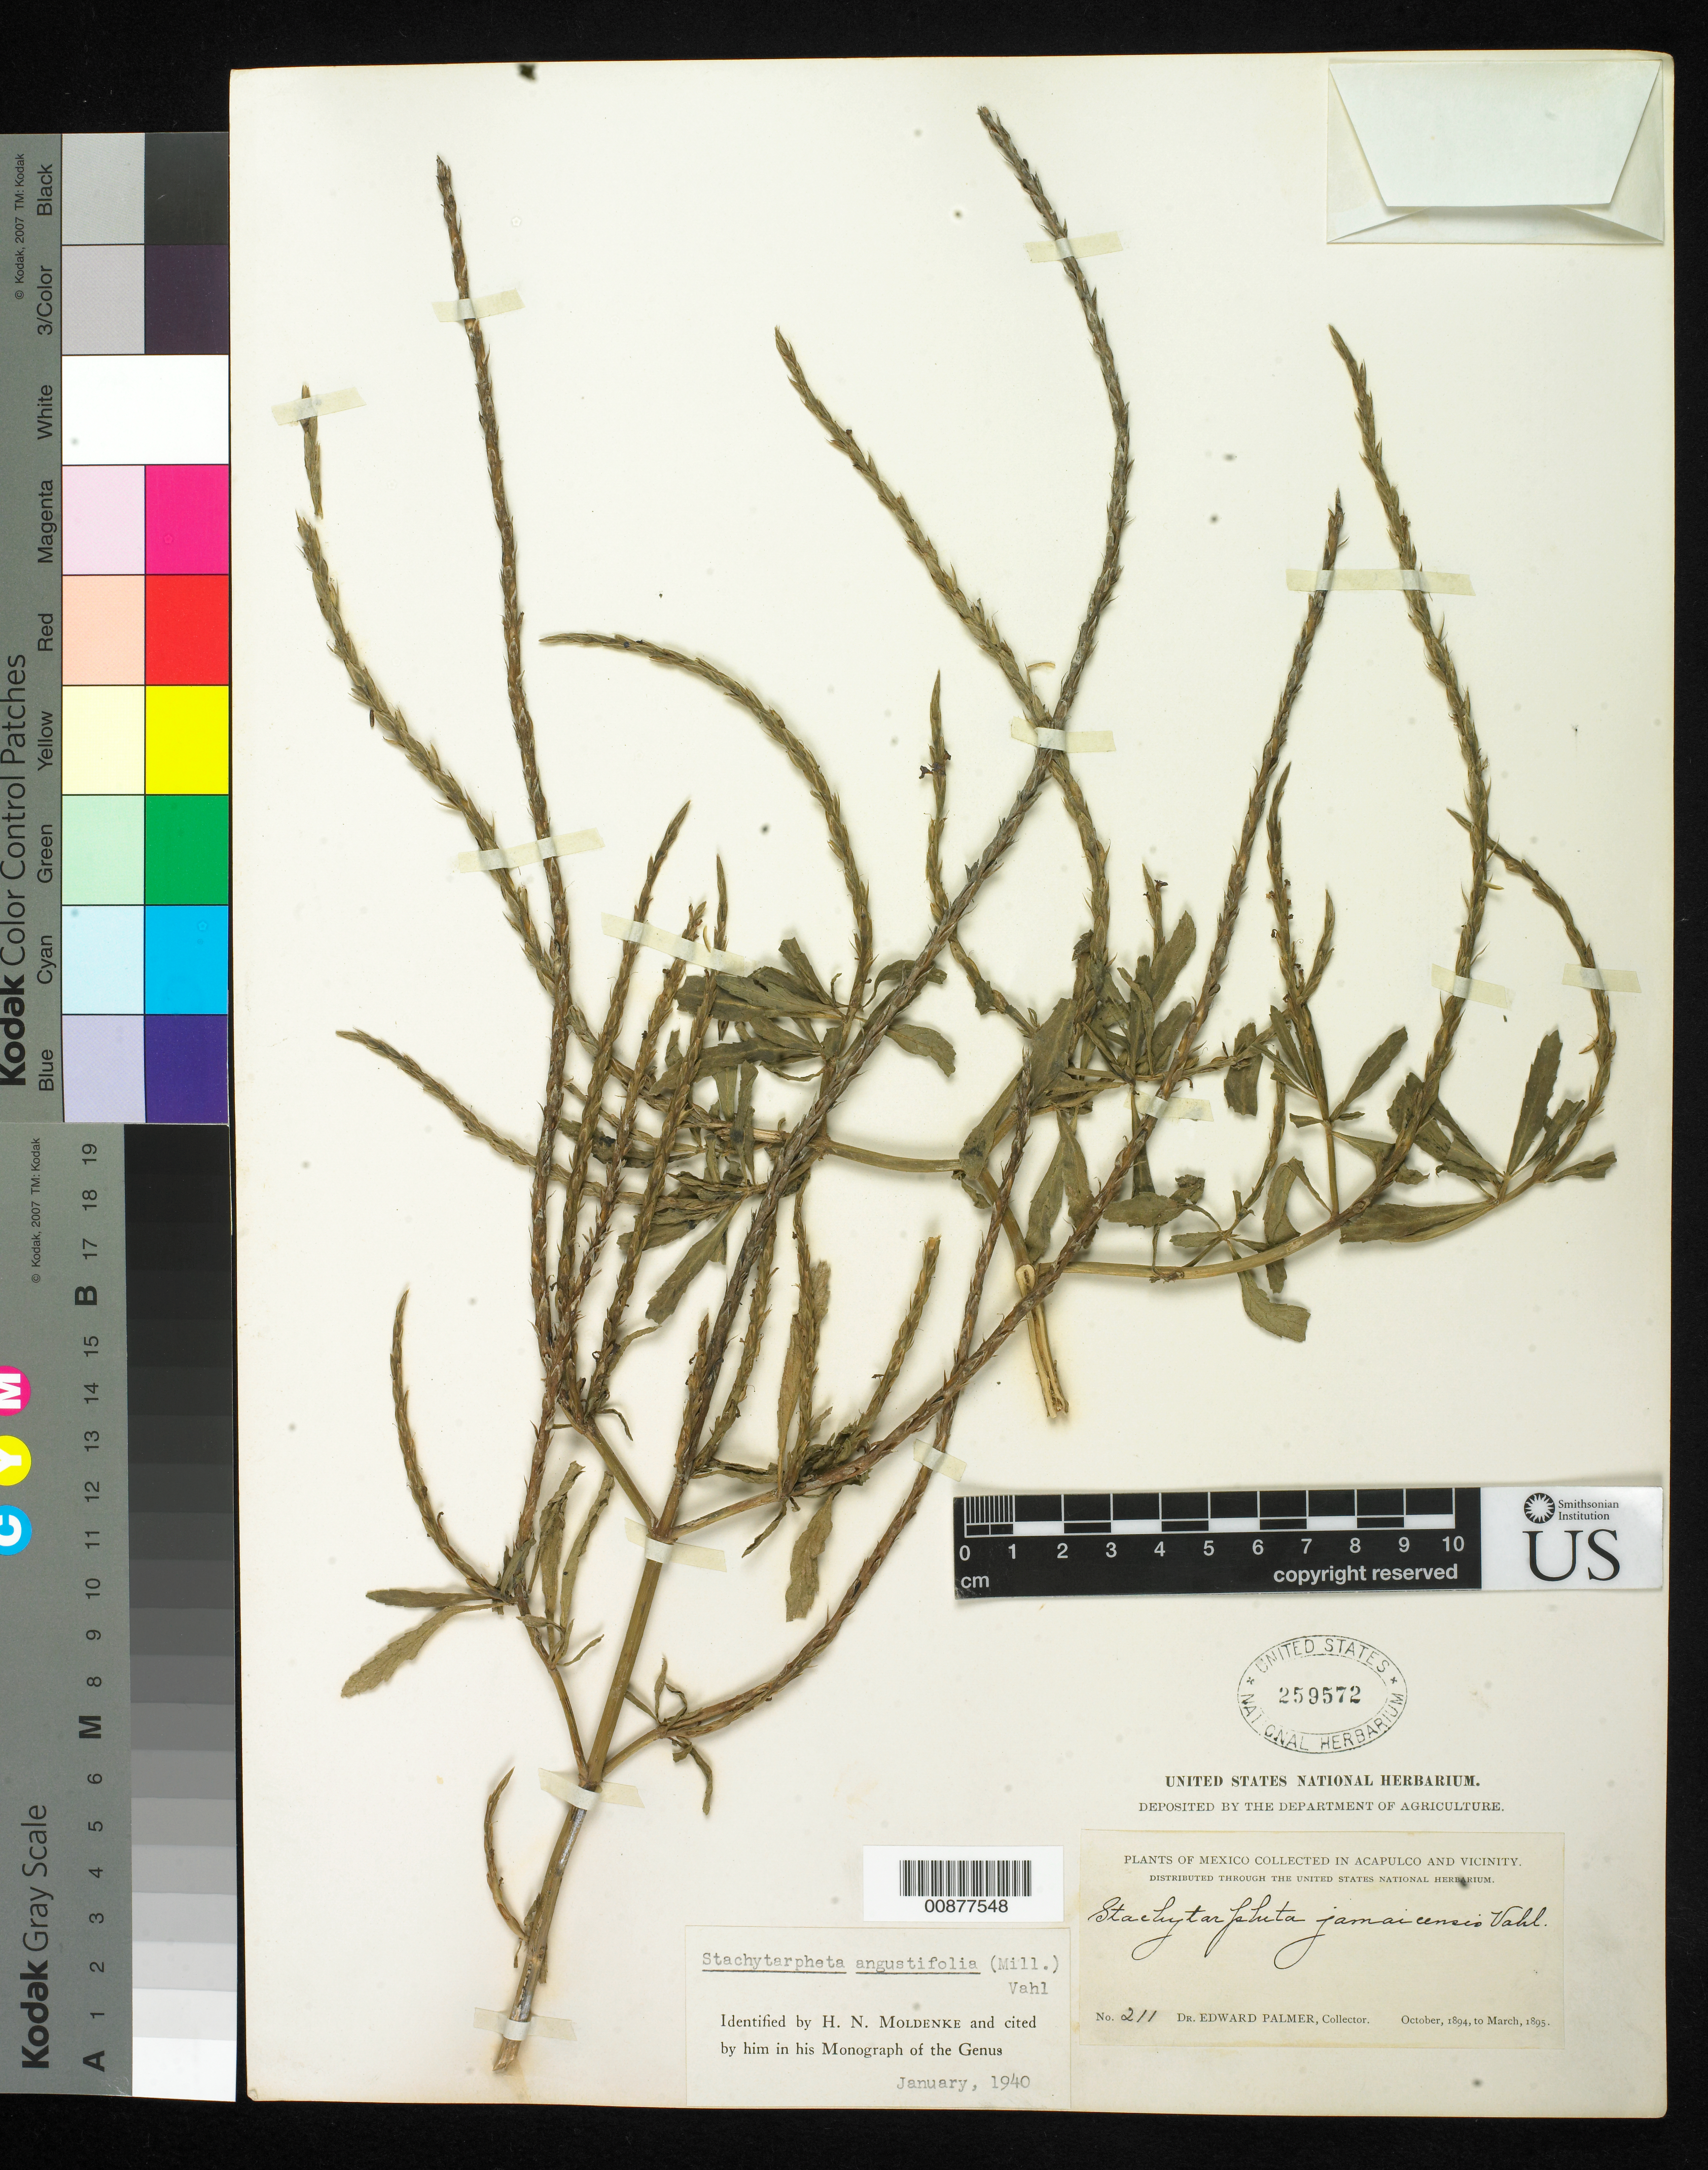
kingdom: Plantae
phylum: Tracheophyta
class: Magnoliopsida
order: Lamiales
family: Verbenaceae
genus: Stachytarpheta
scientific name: Stachytarpheta angustifolia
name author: (Mill.) Vahl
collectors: E. Palmer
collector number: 211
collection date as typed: Oct 1894 to -- Mar 1895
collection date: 1894-10/1895-03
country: Mexico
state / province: Guerrero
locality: Acapulco, Guerrero and vicinity.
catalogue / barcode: US 259572